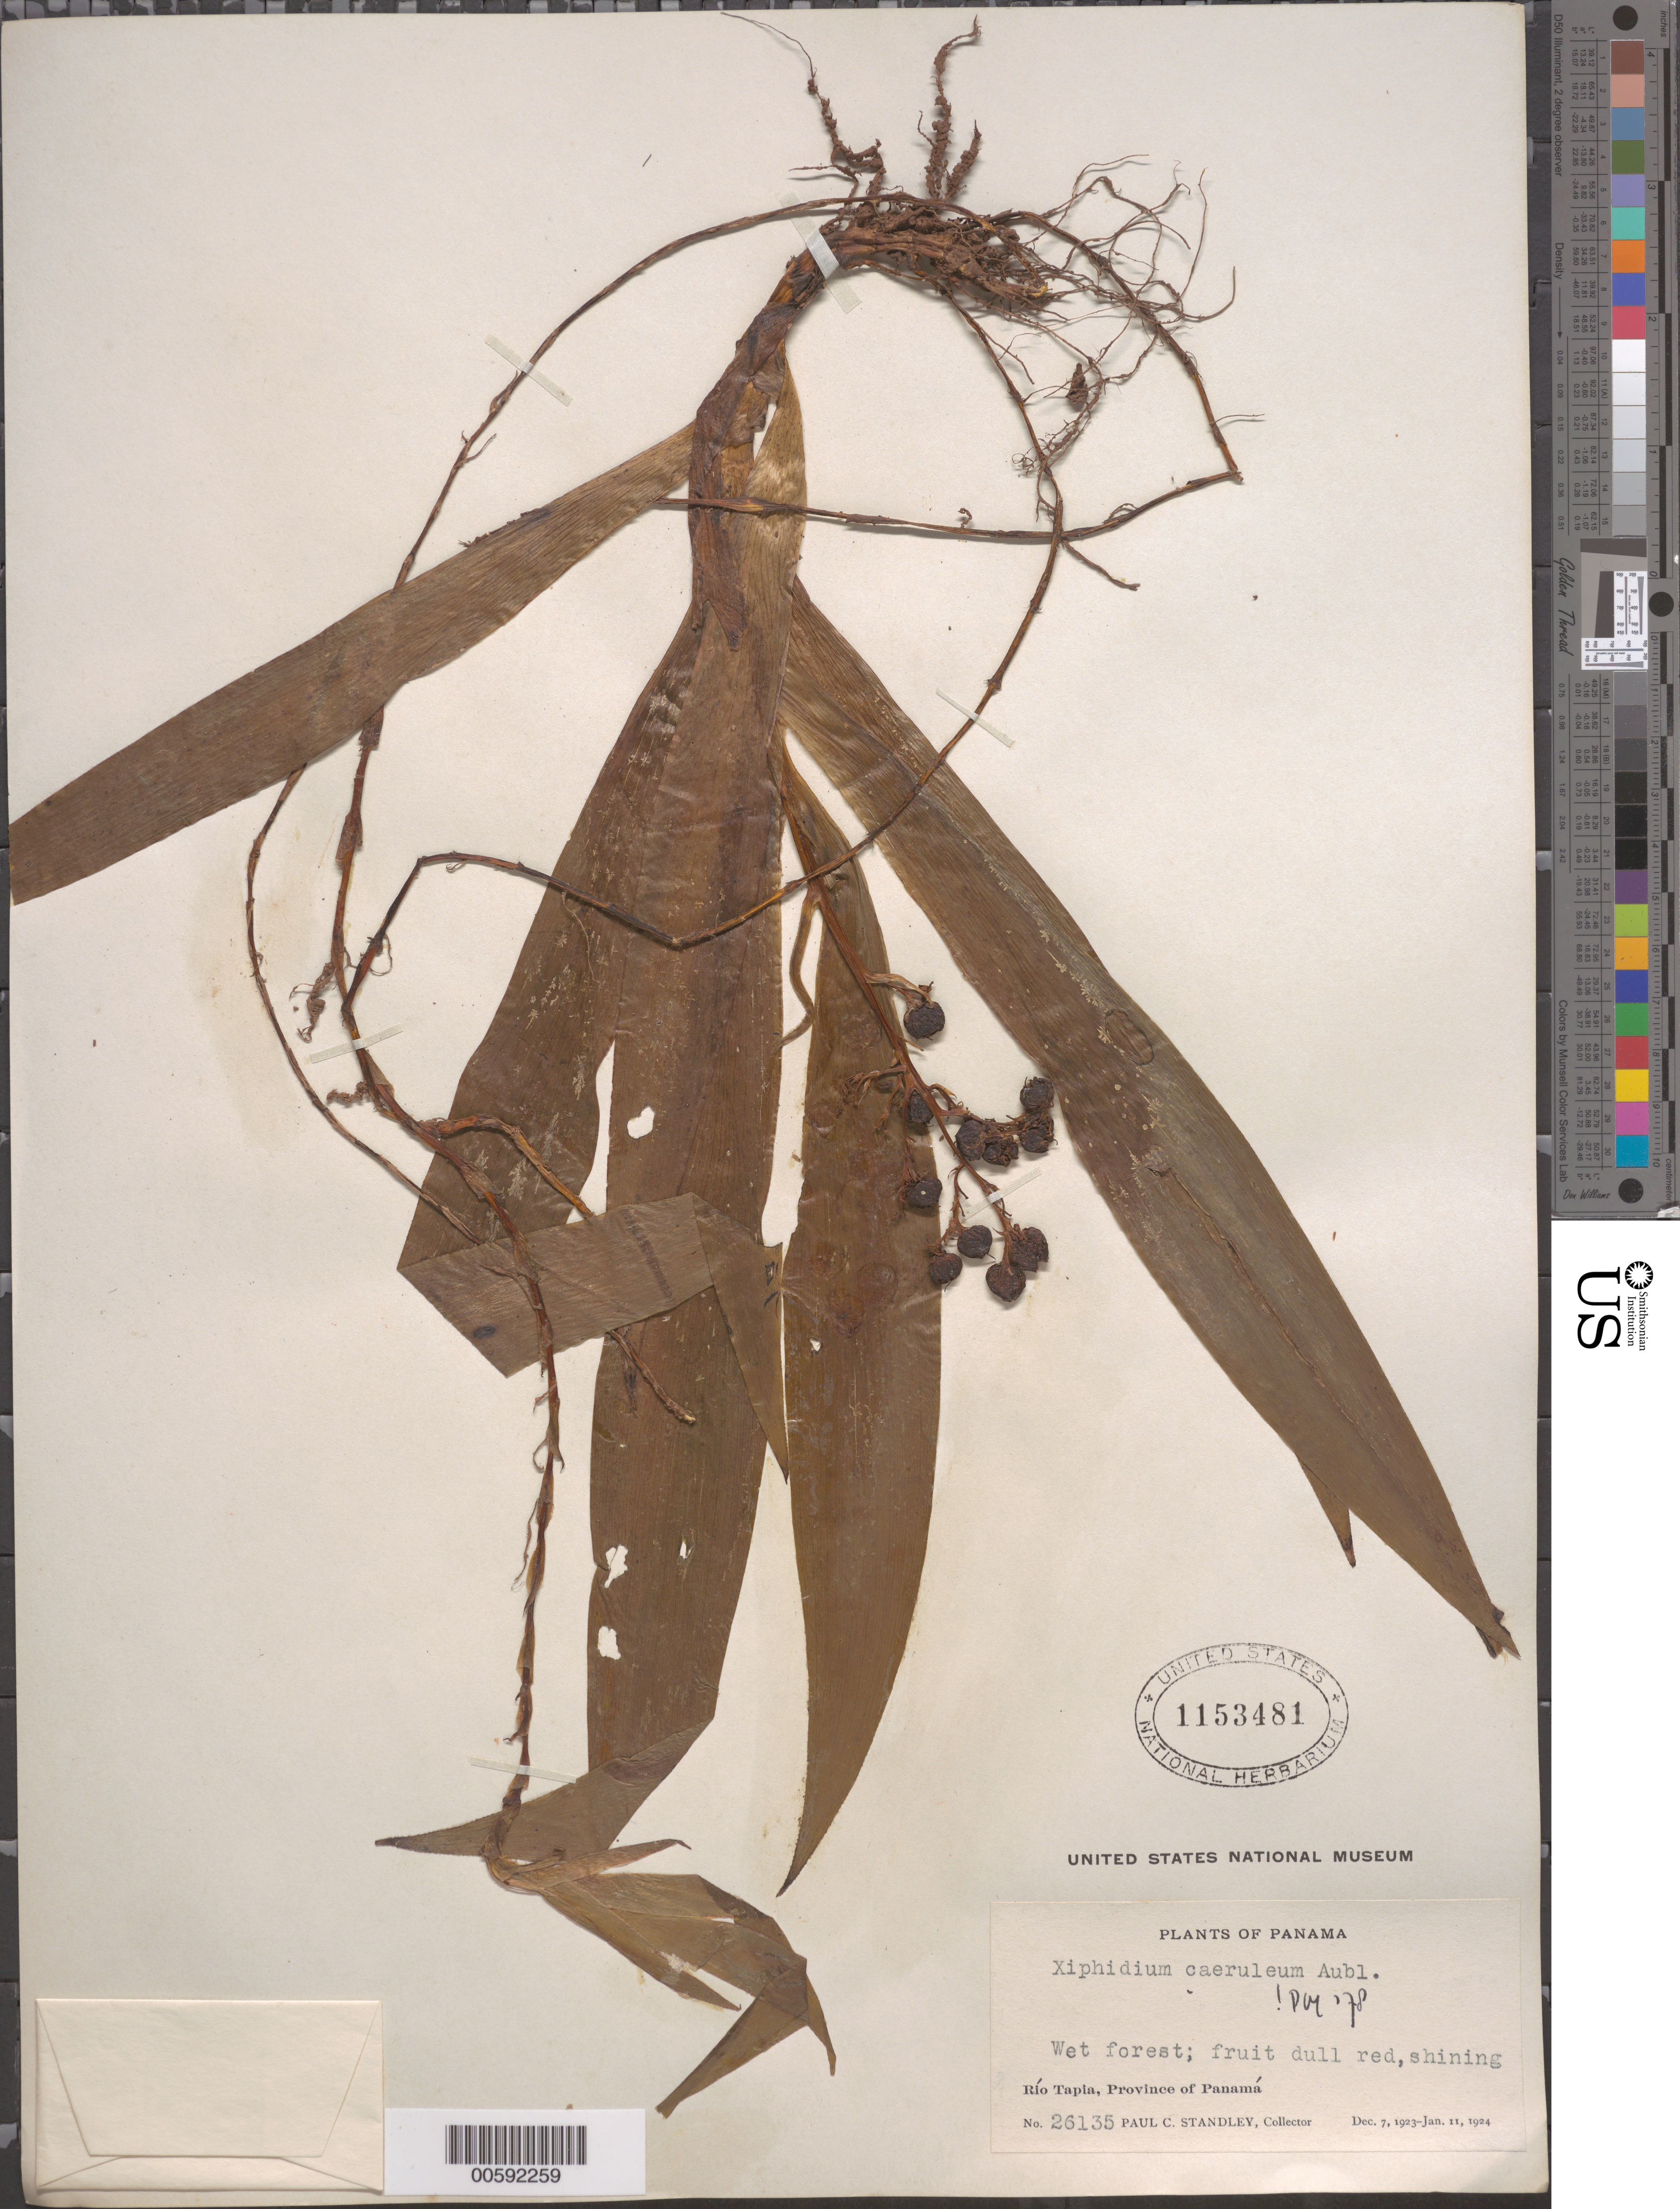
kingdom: Plantae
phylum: Tracheophyta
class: Liliopsida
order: Commelinales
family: Haemodoraceae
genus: Xiphidium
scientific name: Xiphidium caeruleum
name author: Aubl.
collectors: P. C. Standley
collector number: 26135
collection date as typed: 07 Dec 1923 to 11 Jan 1924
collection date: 1923-12-07/1924-01-11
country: Panama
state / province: Panamá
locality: Rio Tapia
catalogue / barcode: US 1153481